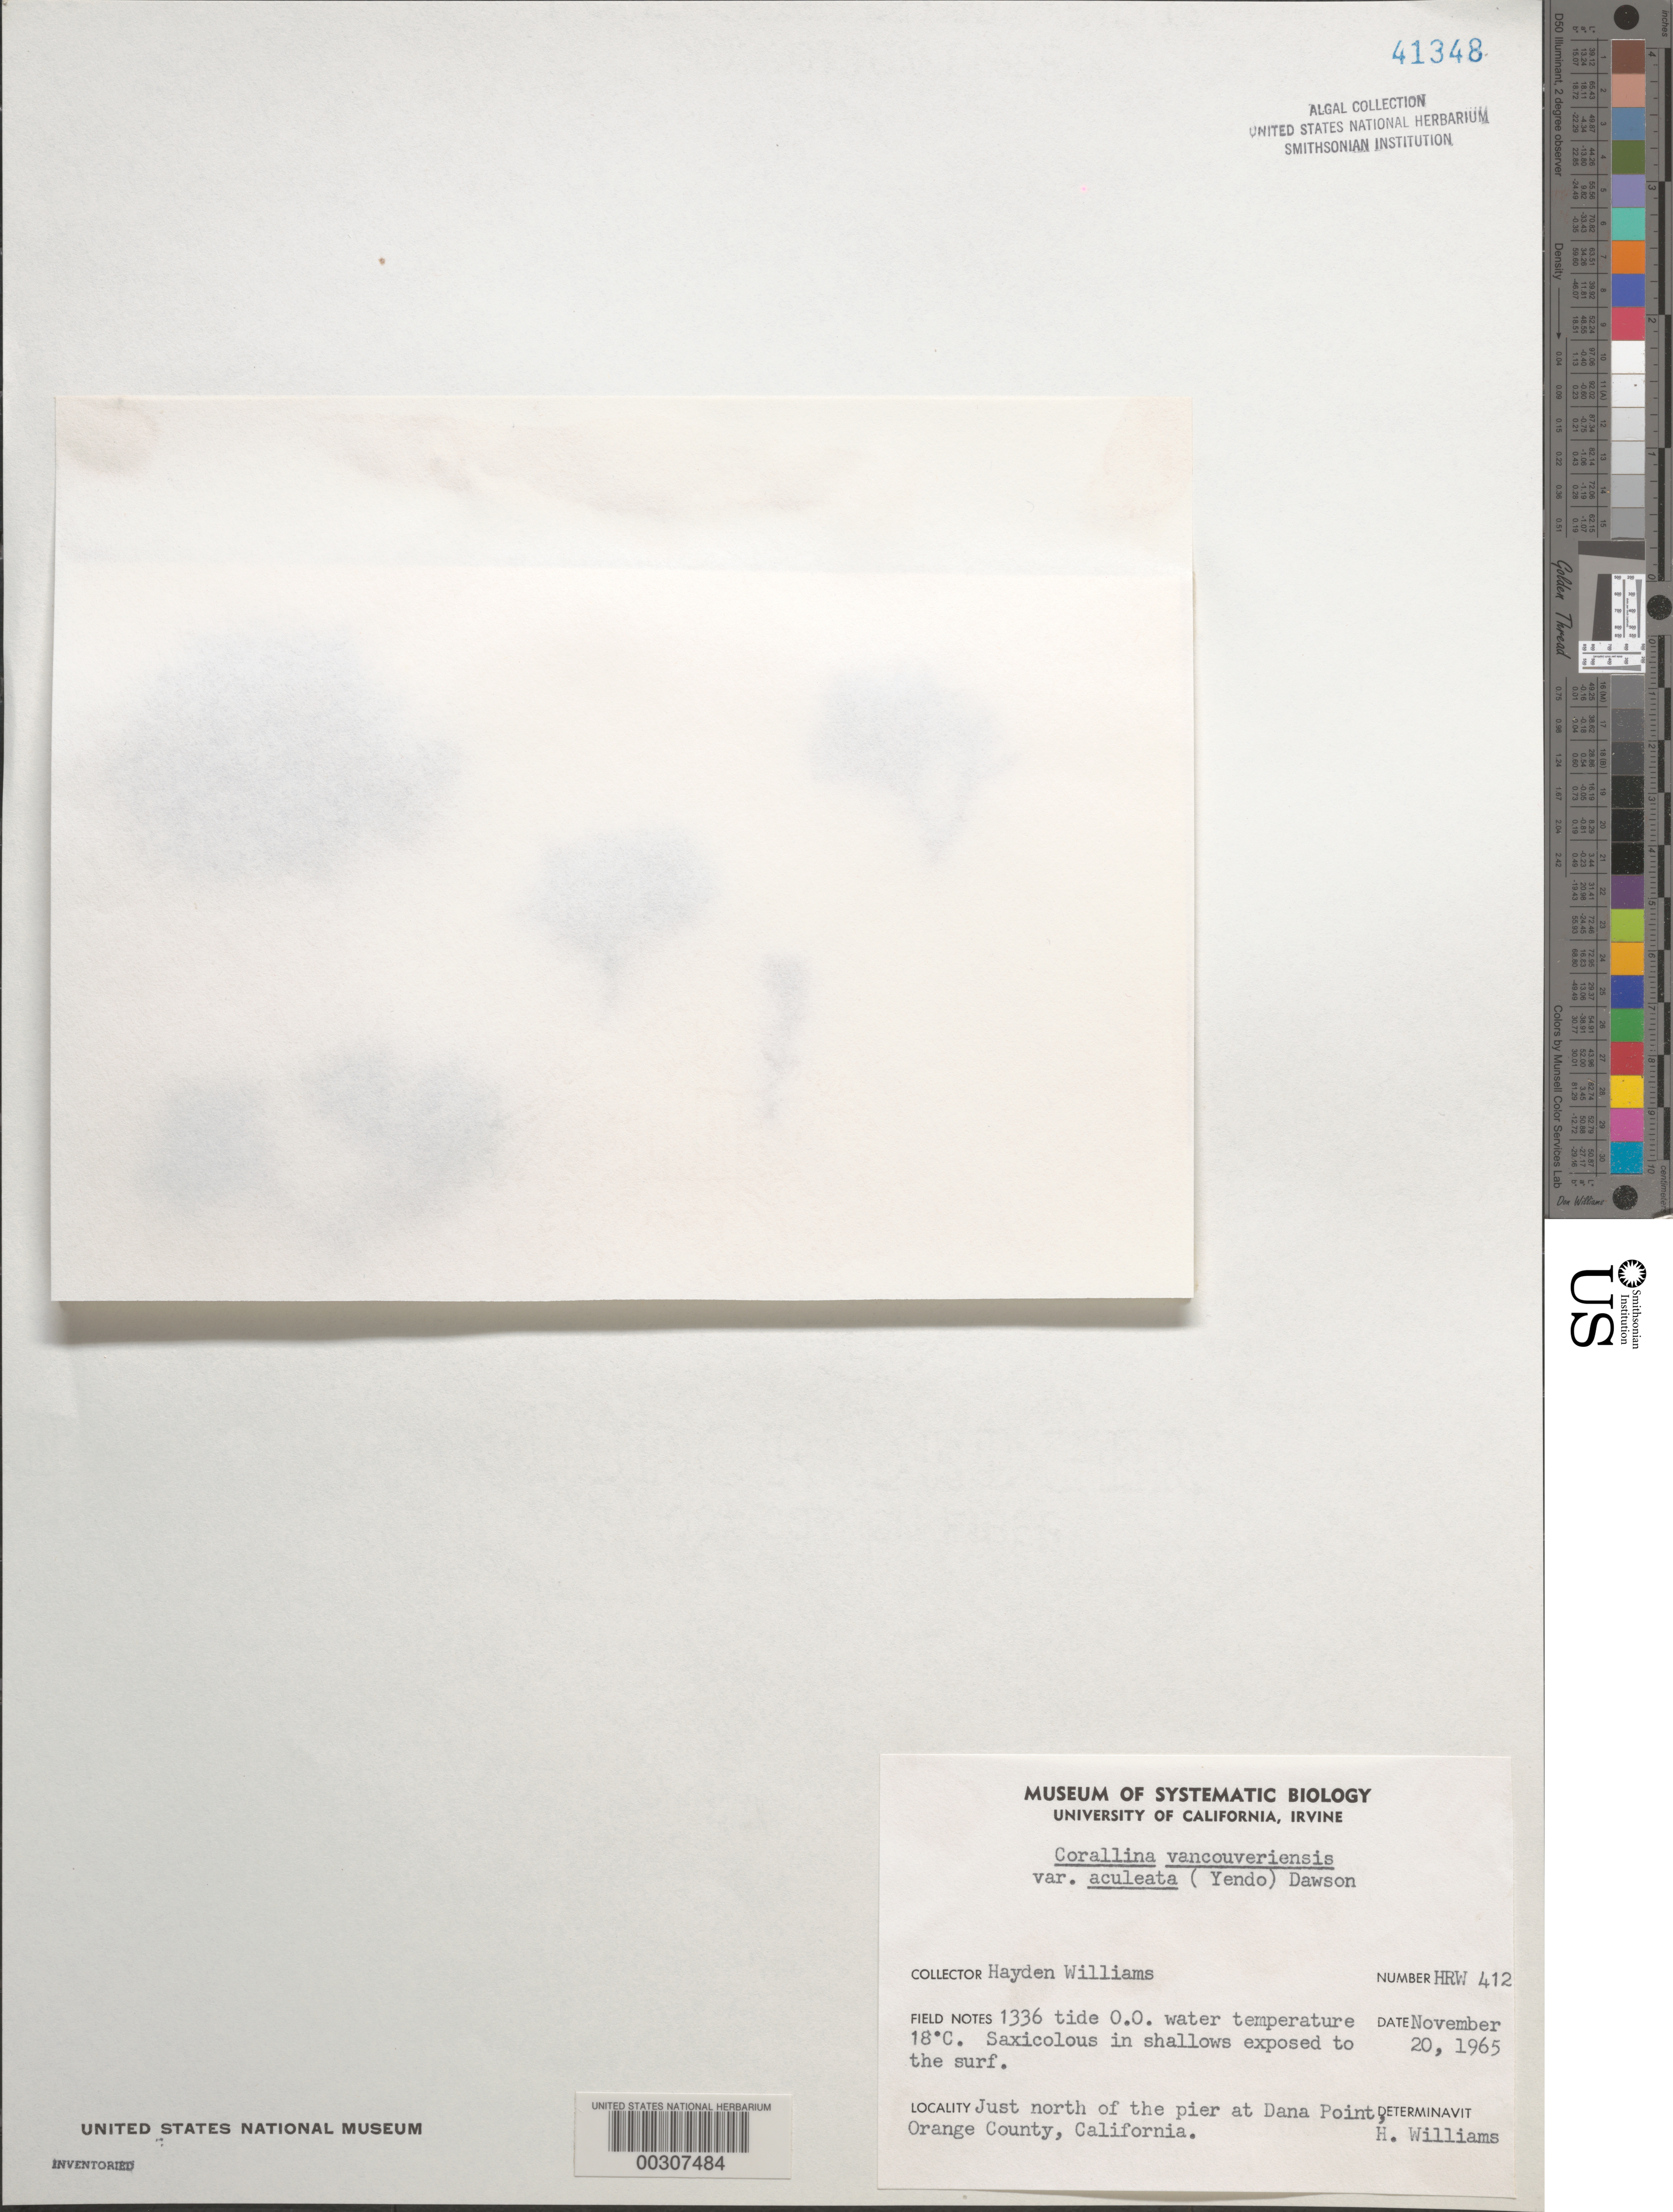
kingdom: Plantae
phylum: Rhodophyta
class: Florideophyceae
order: Corallinales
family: Corallinaceae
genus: Corallina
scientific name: Corallina vancouveriensis var. aculeata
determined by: Williams, H. R.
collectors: H. R. Williams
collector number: HRW 412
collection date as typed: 20 Nov 1965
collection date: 1965-11-20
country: United States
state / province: California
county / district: Orange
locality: Dana Point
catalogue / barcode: US 41348